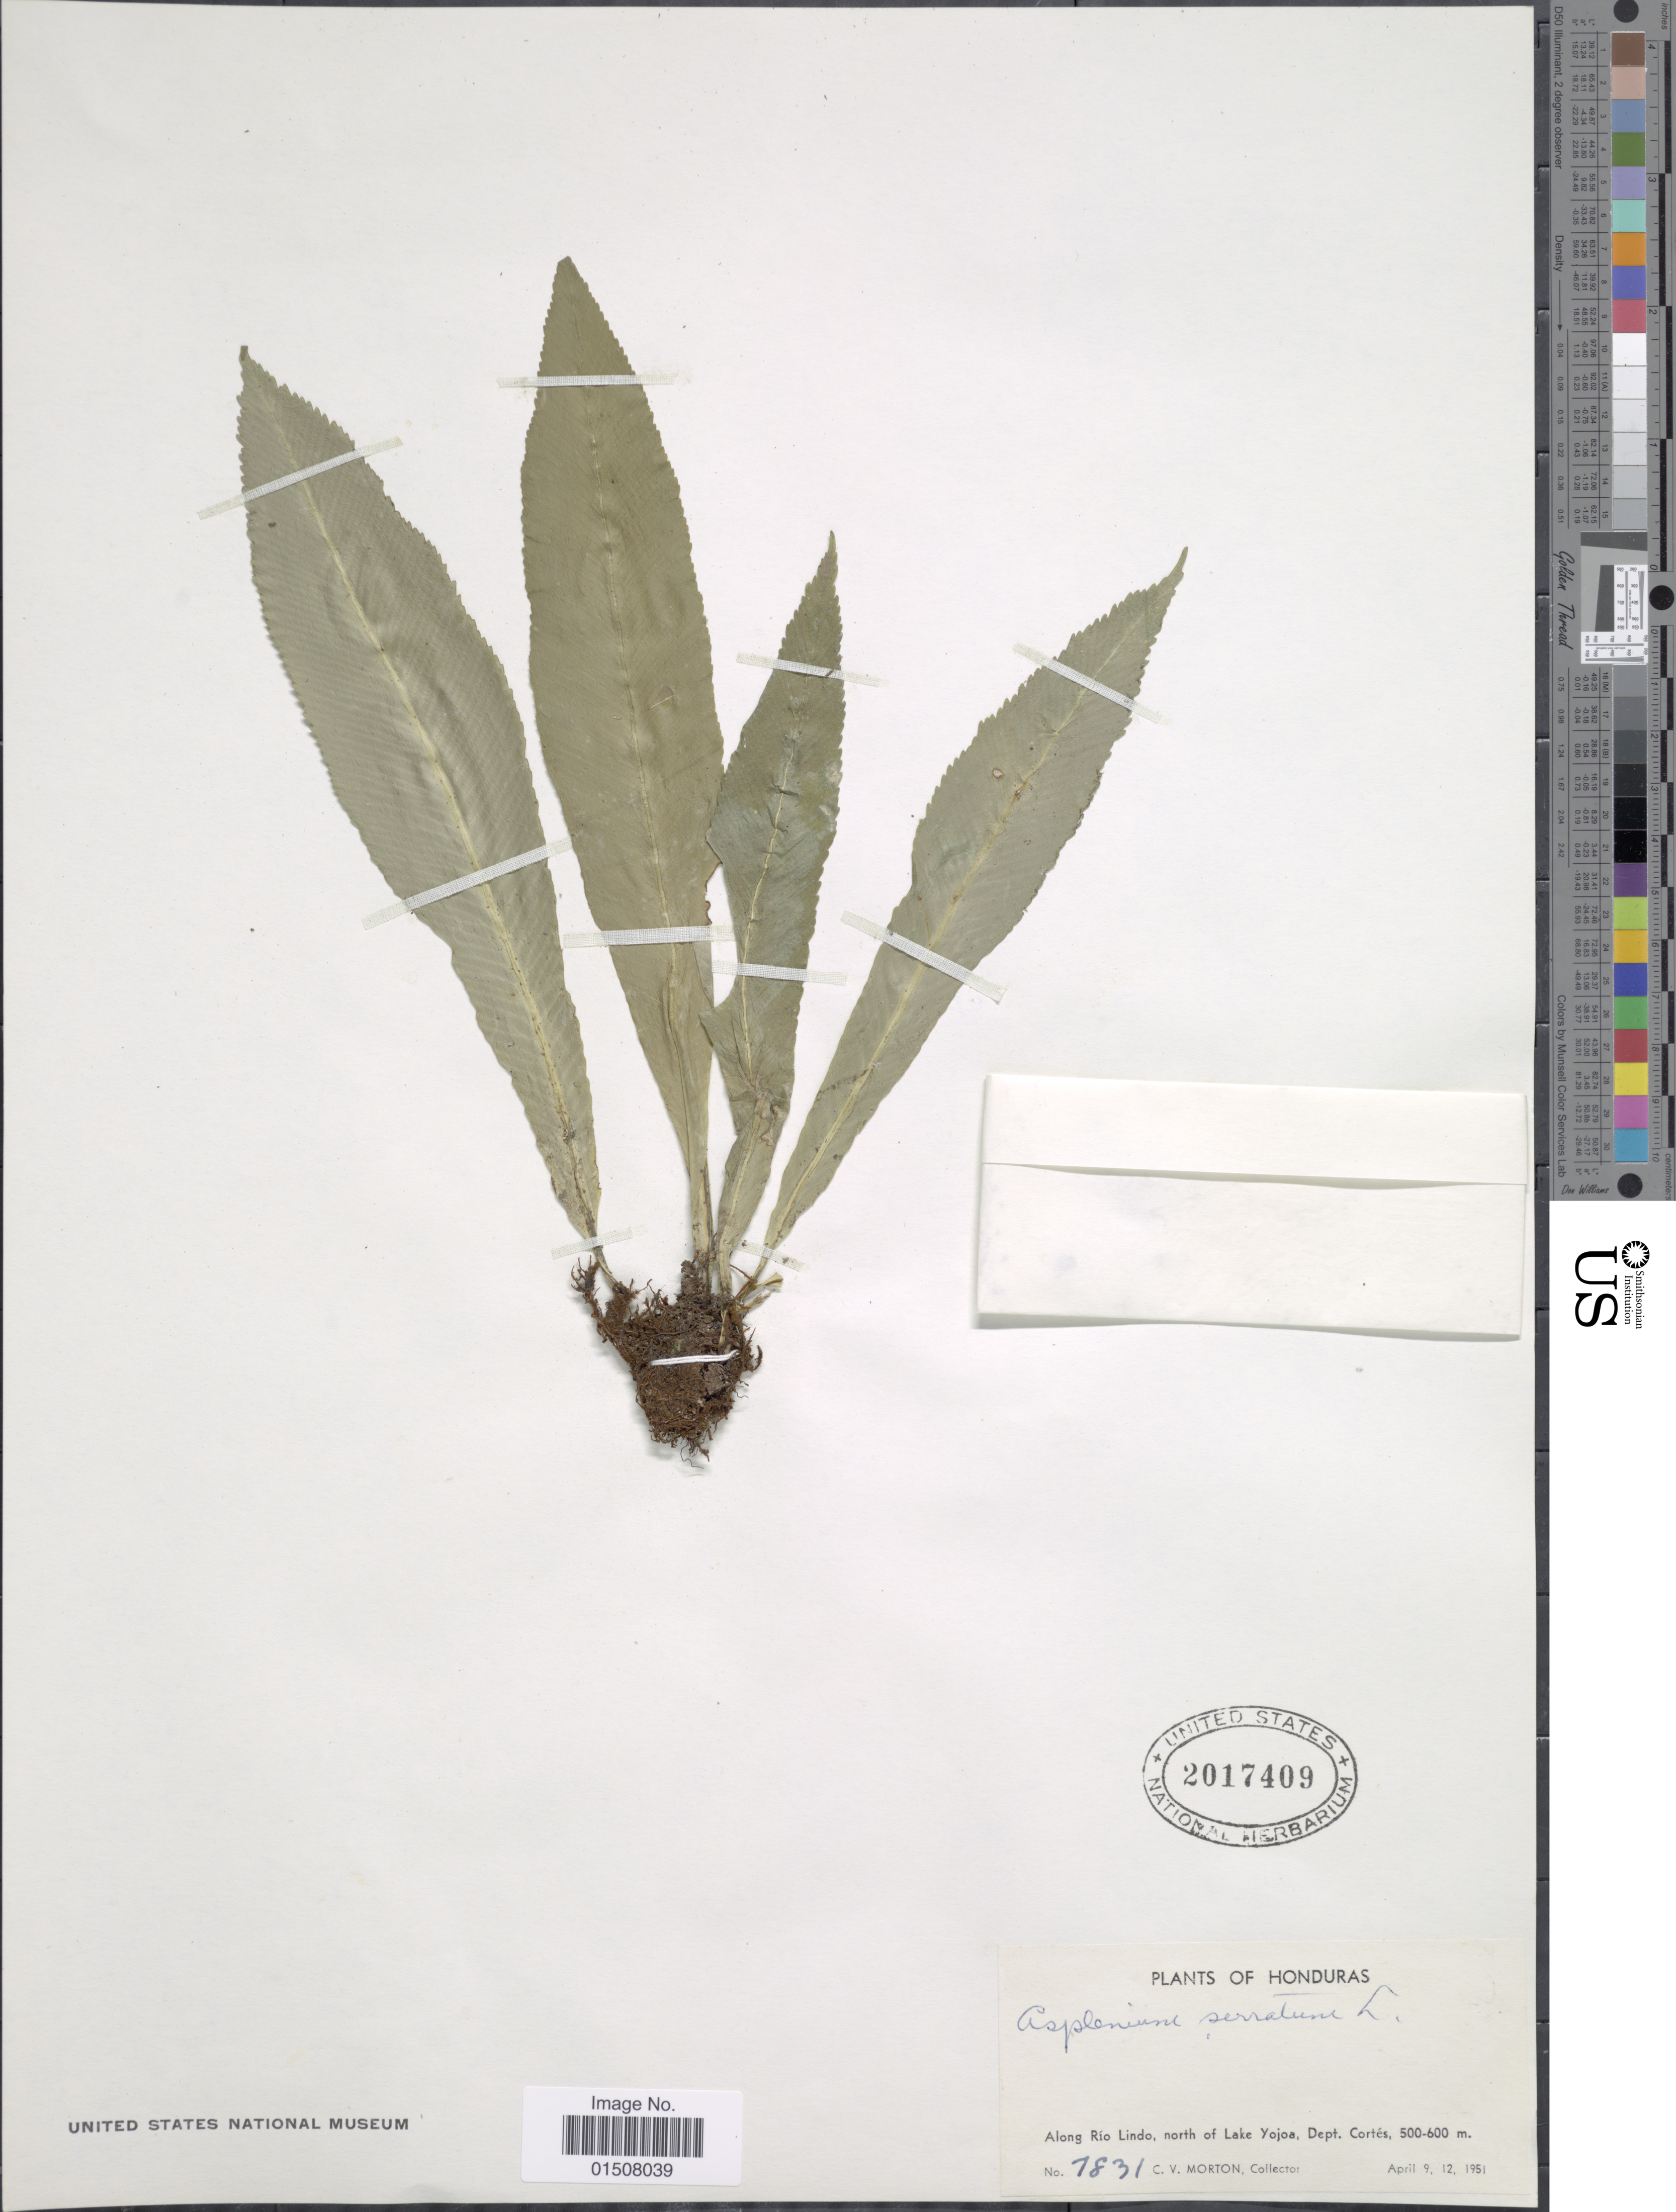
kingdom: Plantae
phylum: Tracheophyta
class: Polypodiopsida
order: Polypodiales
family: Aspleniaceae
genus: Asplenium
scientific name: Asplenium serratum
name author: L.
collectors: C. V. Morton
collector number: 7831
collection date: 1951-04-09/1951-04-12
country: Honduras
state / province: Cortés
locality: Along Rio Lindo, north of Lake Yojoa, Dept. Cortés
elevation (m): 500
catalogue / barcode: US 2017409